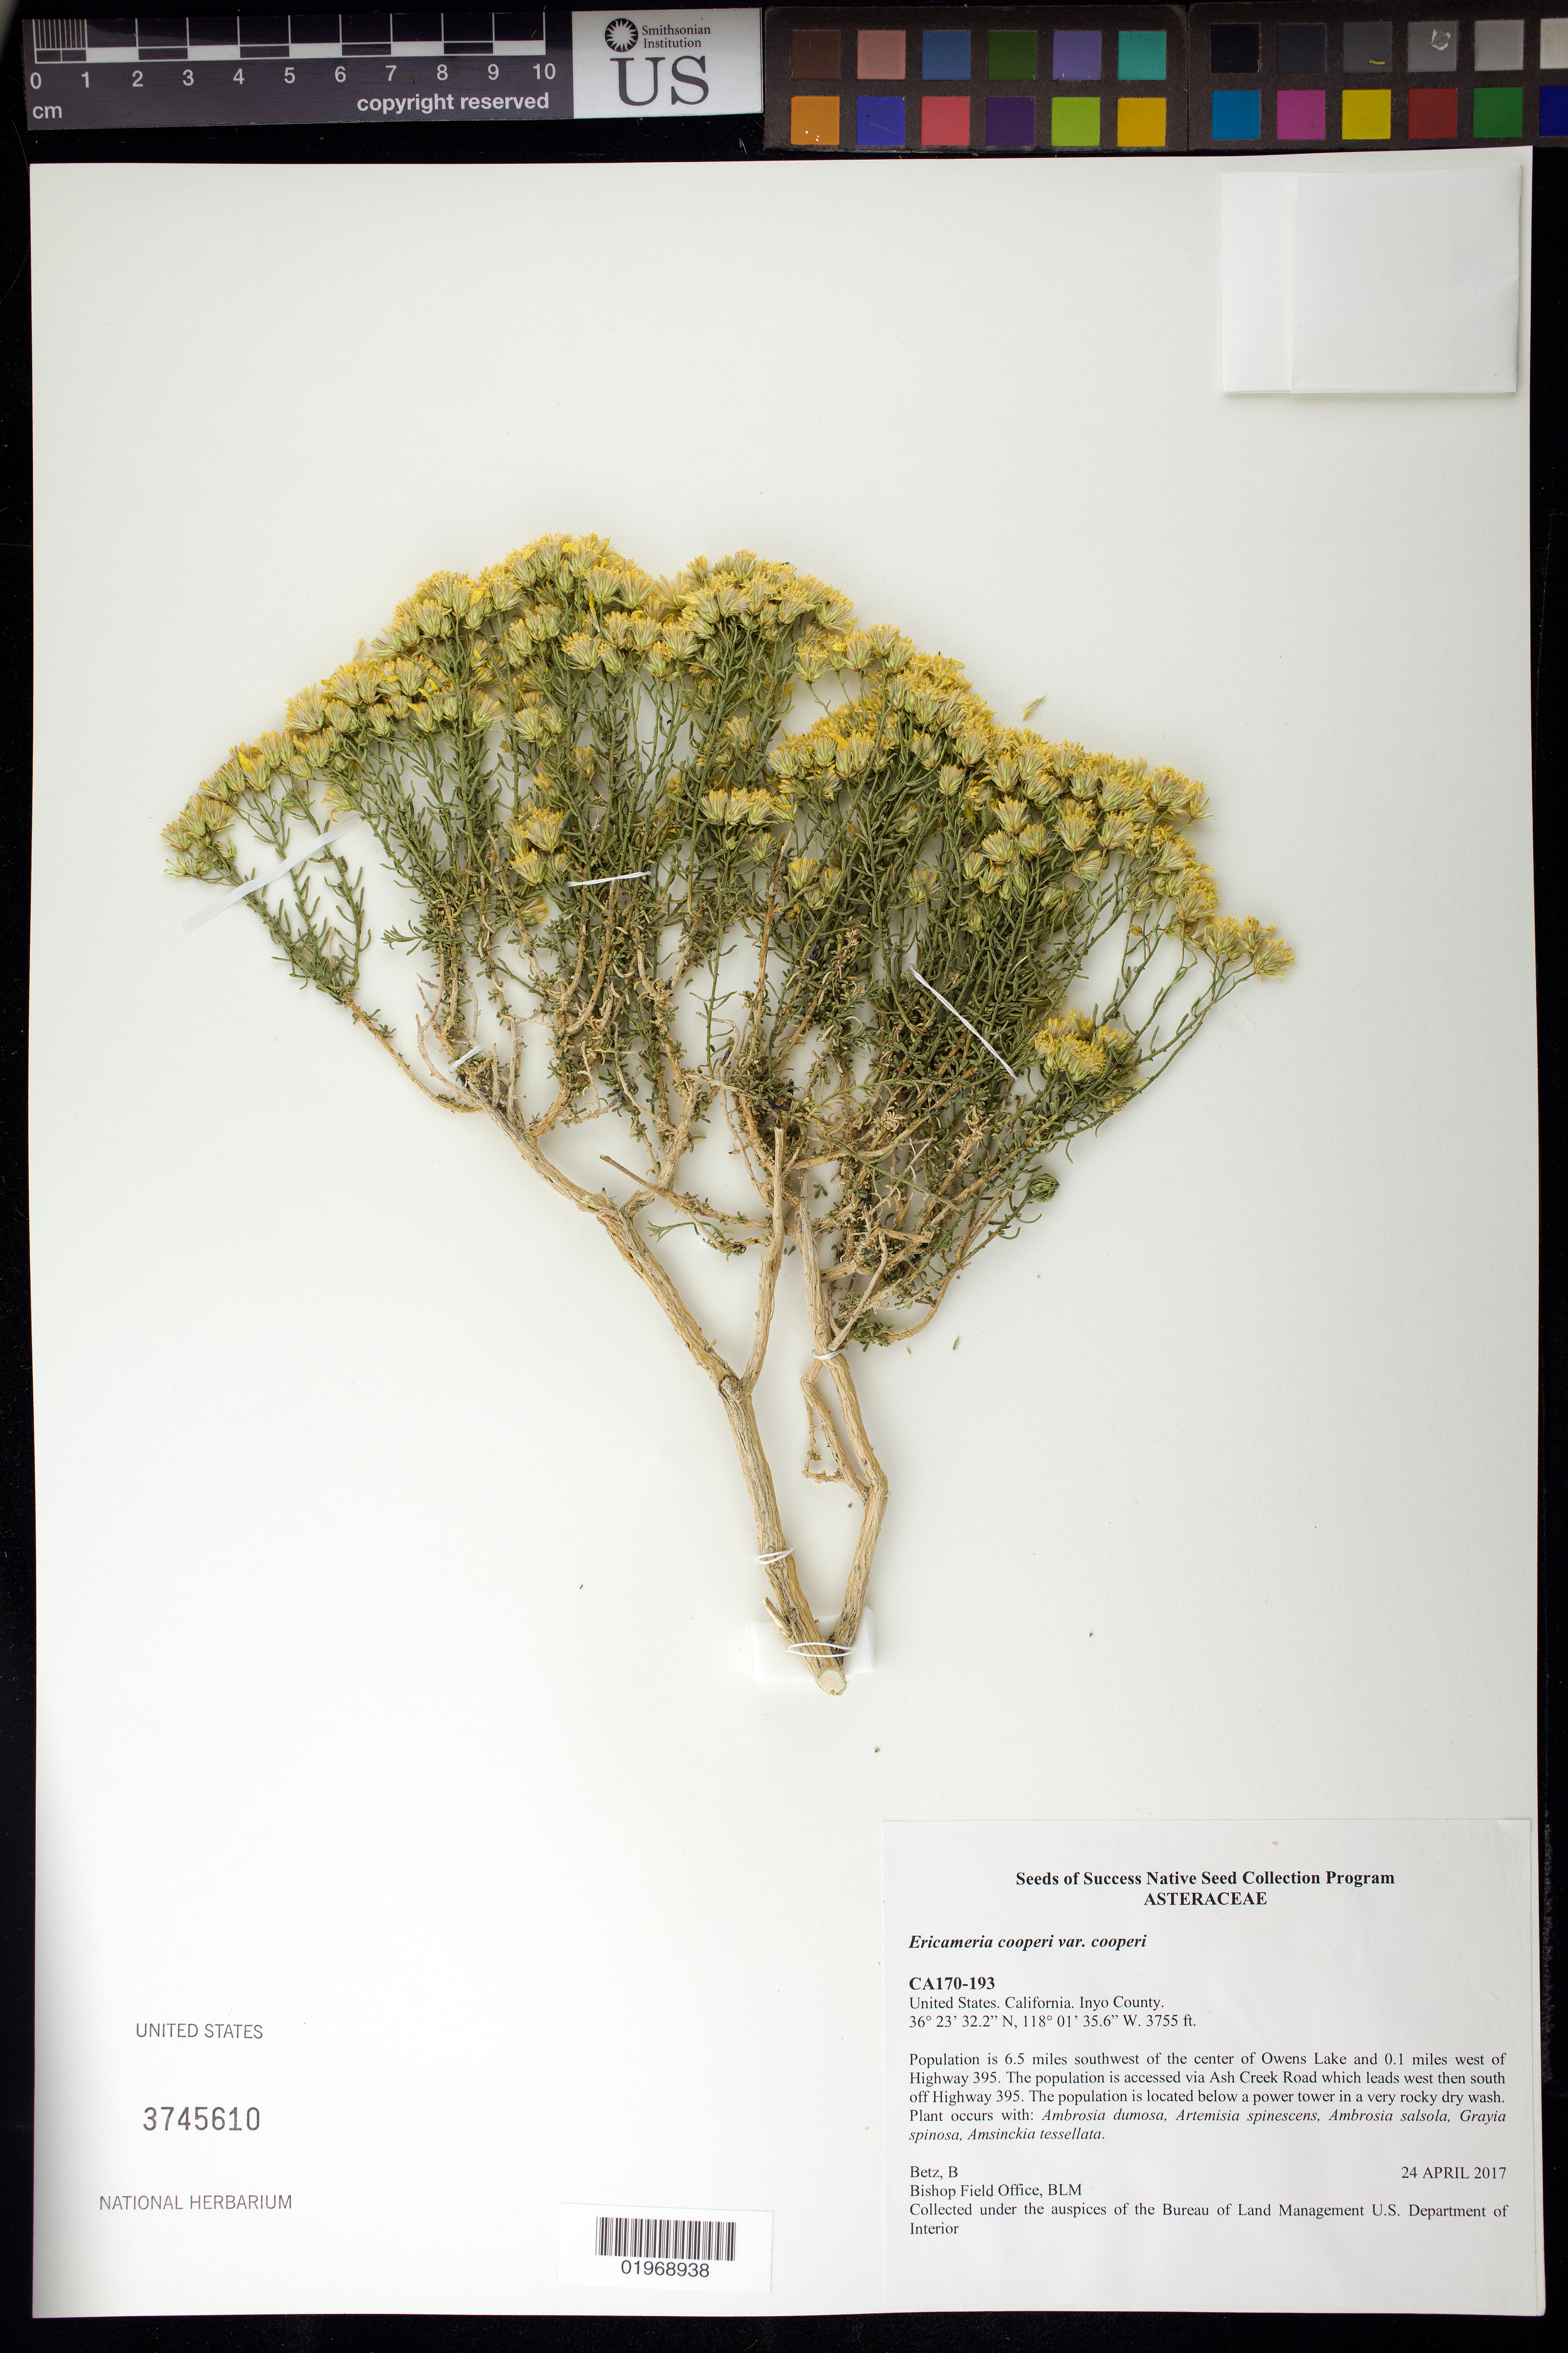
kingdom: Plantae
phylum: Tracheophyta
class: Magnoliopsida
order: Asterales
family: Asteraceae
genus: Ericameria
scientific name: Ericameria cooperi var. cooperi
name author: (A. Gray) Hall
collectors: B. Betz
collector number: CA170-193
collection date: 2017-04-24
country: United States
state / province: California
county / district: Inyo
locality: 6.5 mi. SW of the center of Owens Lake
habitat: Rocky dry wash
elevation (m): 1145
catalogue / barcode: US 3745610